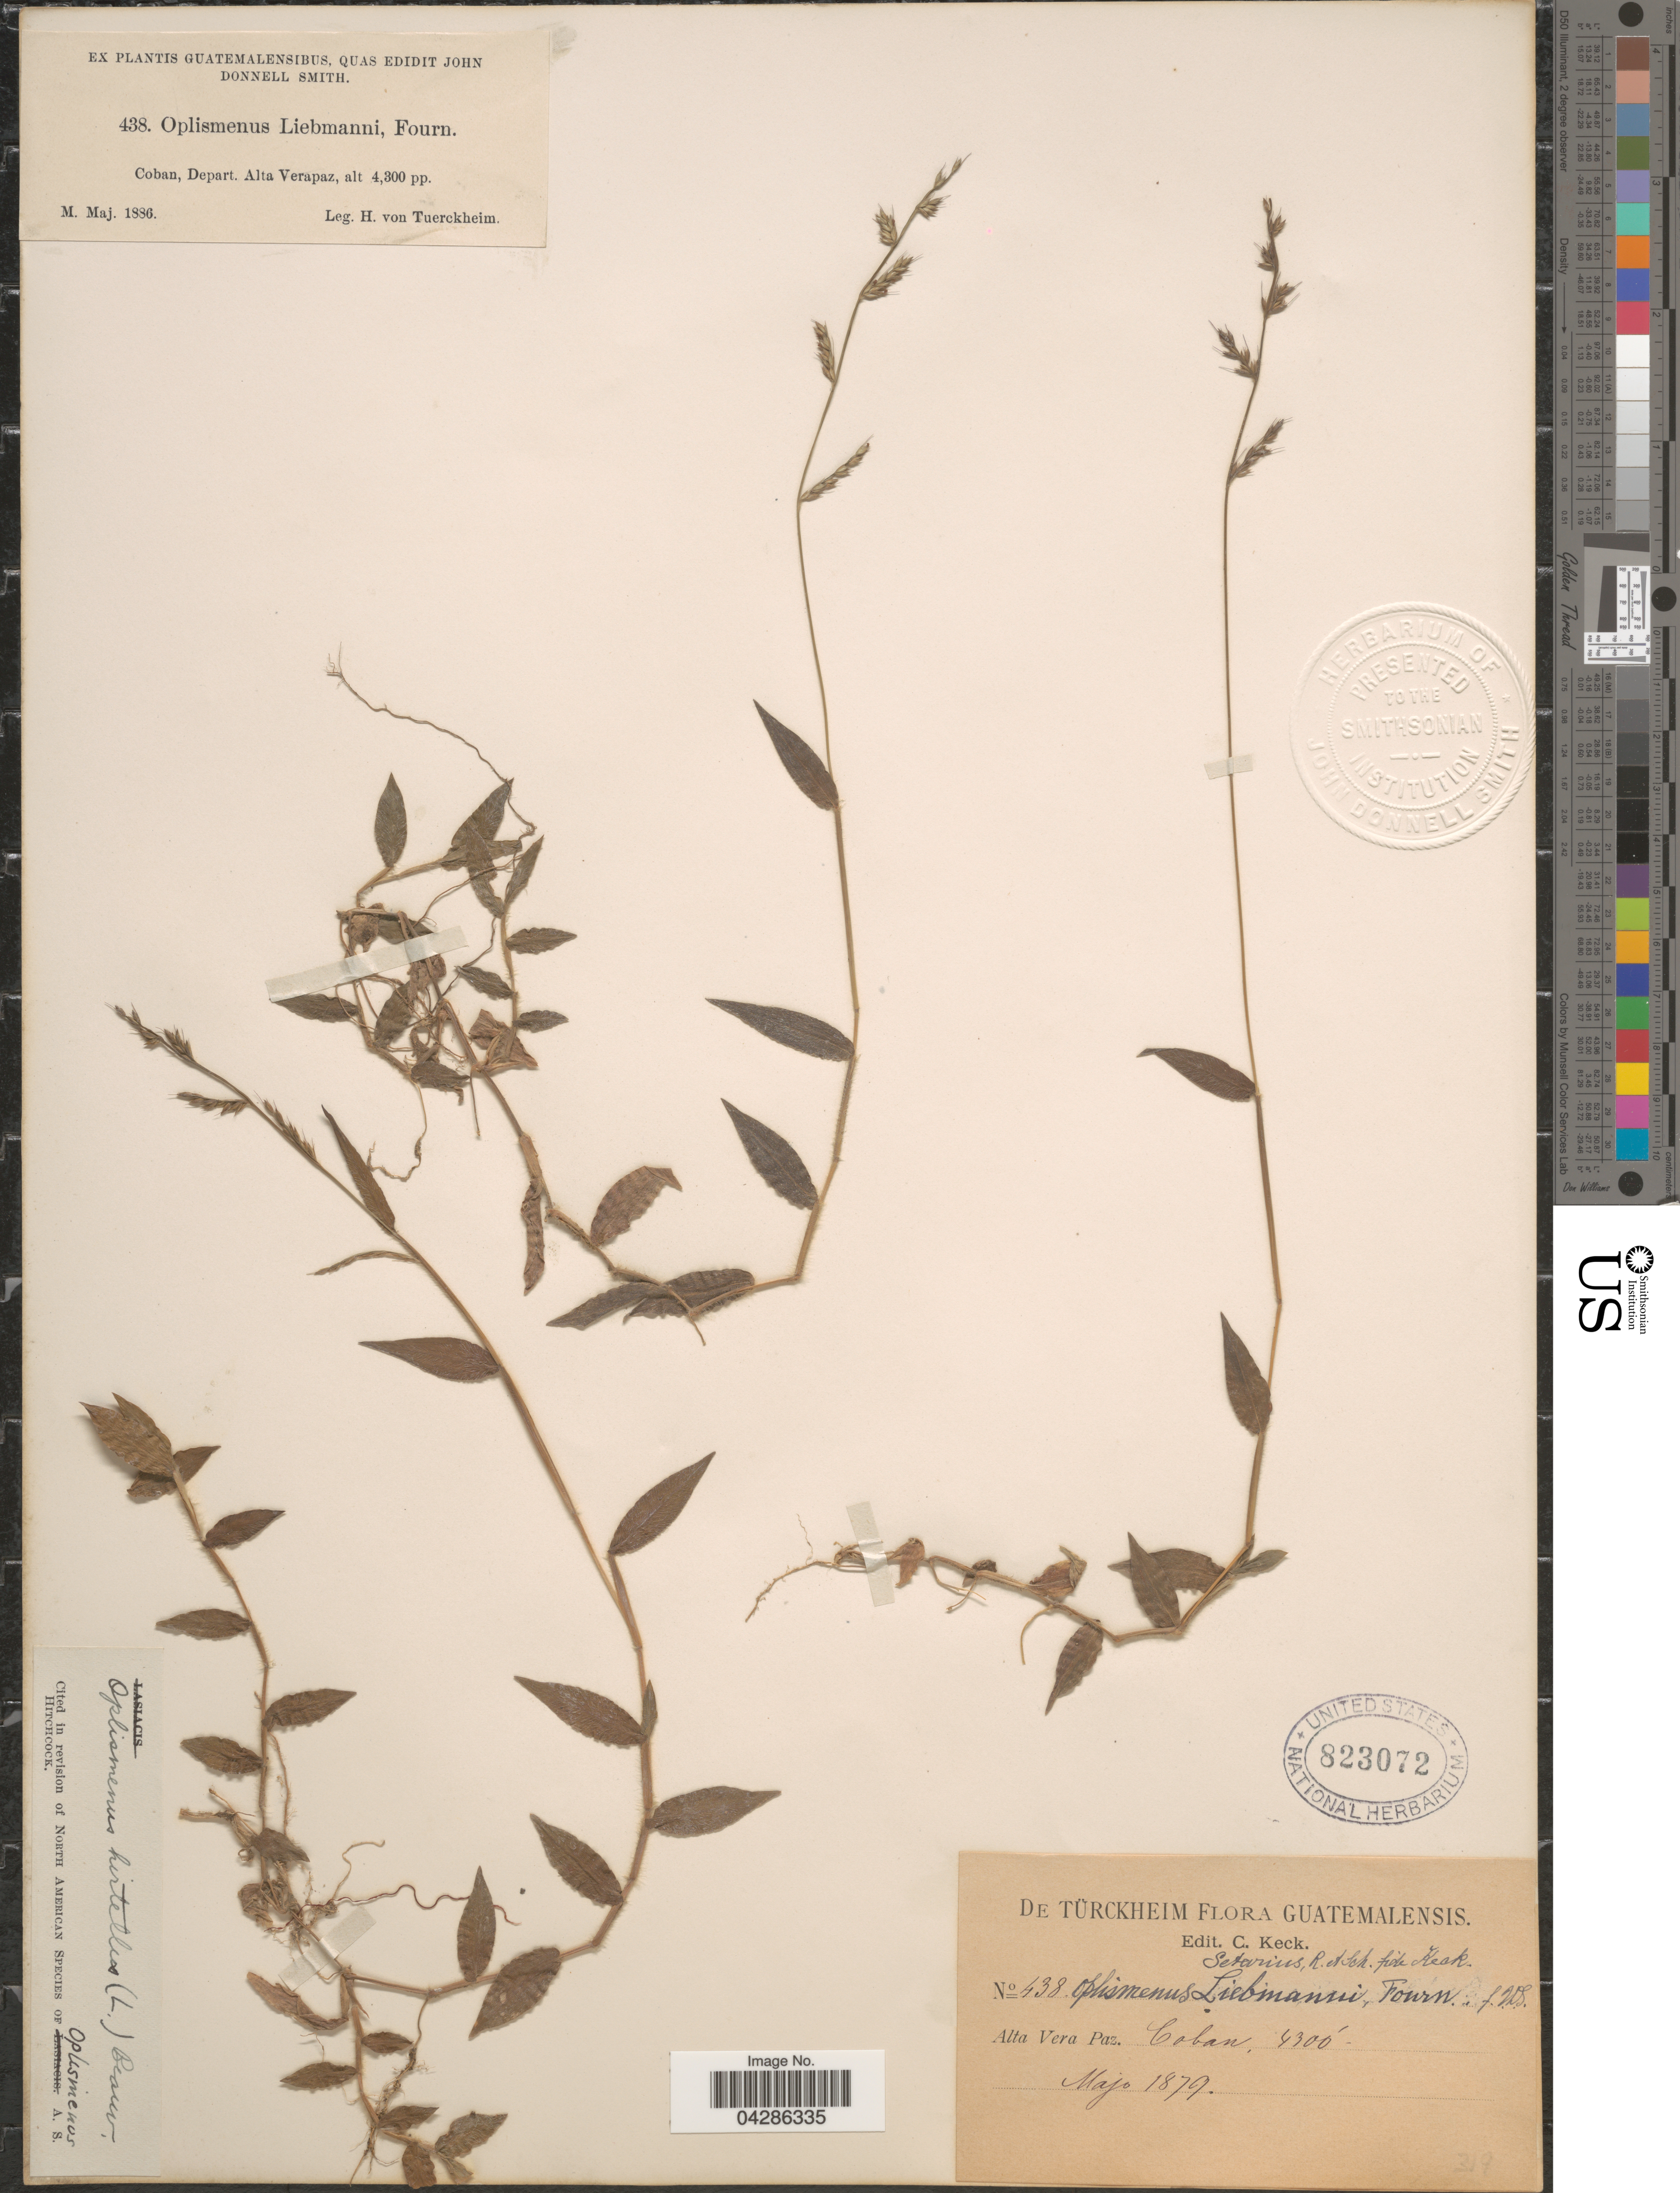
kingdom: Plantae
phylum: Tracheophyta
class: Liliopsida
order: Poales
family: Poaceae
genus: Oplismenus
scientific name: Oplismenus hirtellus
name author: (L.) P. Beauv.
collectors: H. von Türckheim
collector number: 438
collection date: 1886-05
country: Guatemala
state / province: Alta Verapaz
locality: Coban. Depart. Alta Verapaz.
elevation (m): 1311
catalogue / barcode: US 823072